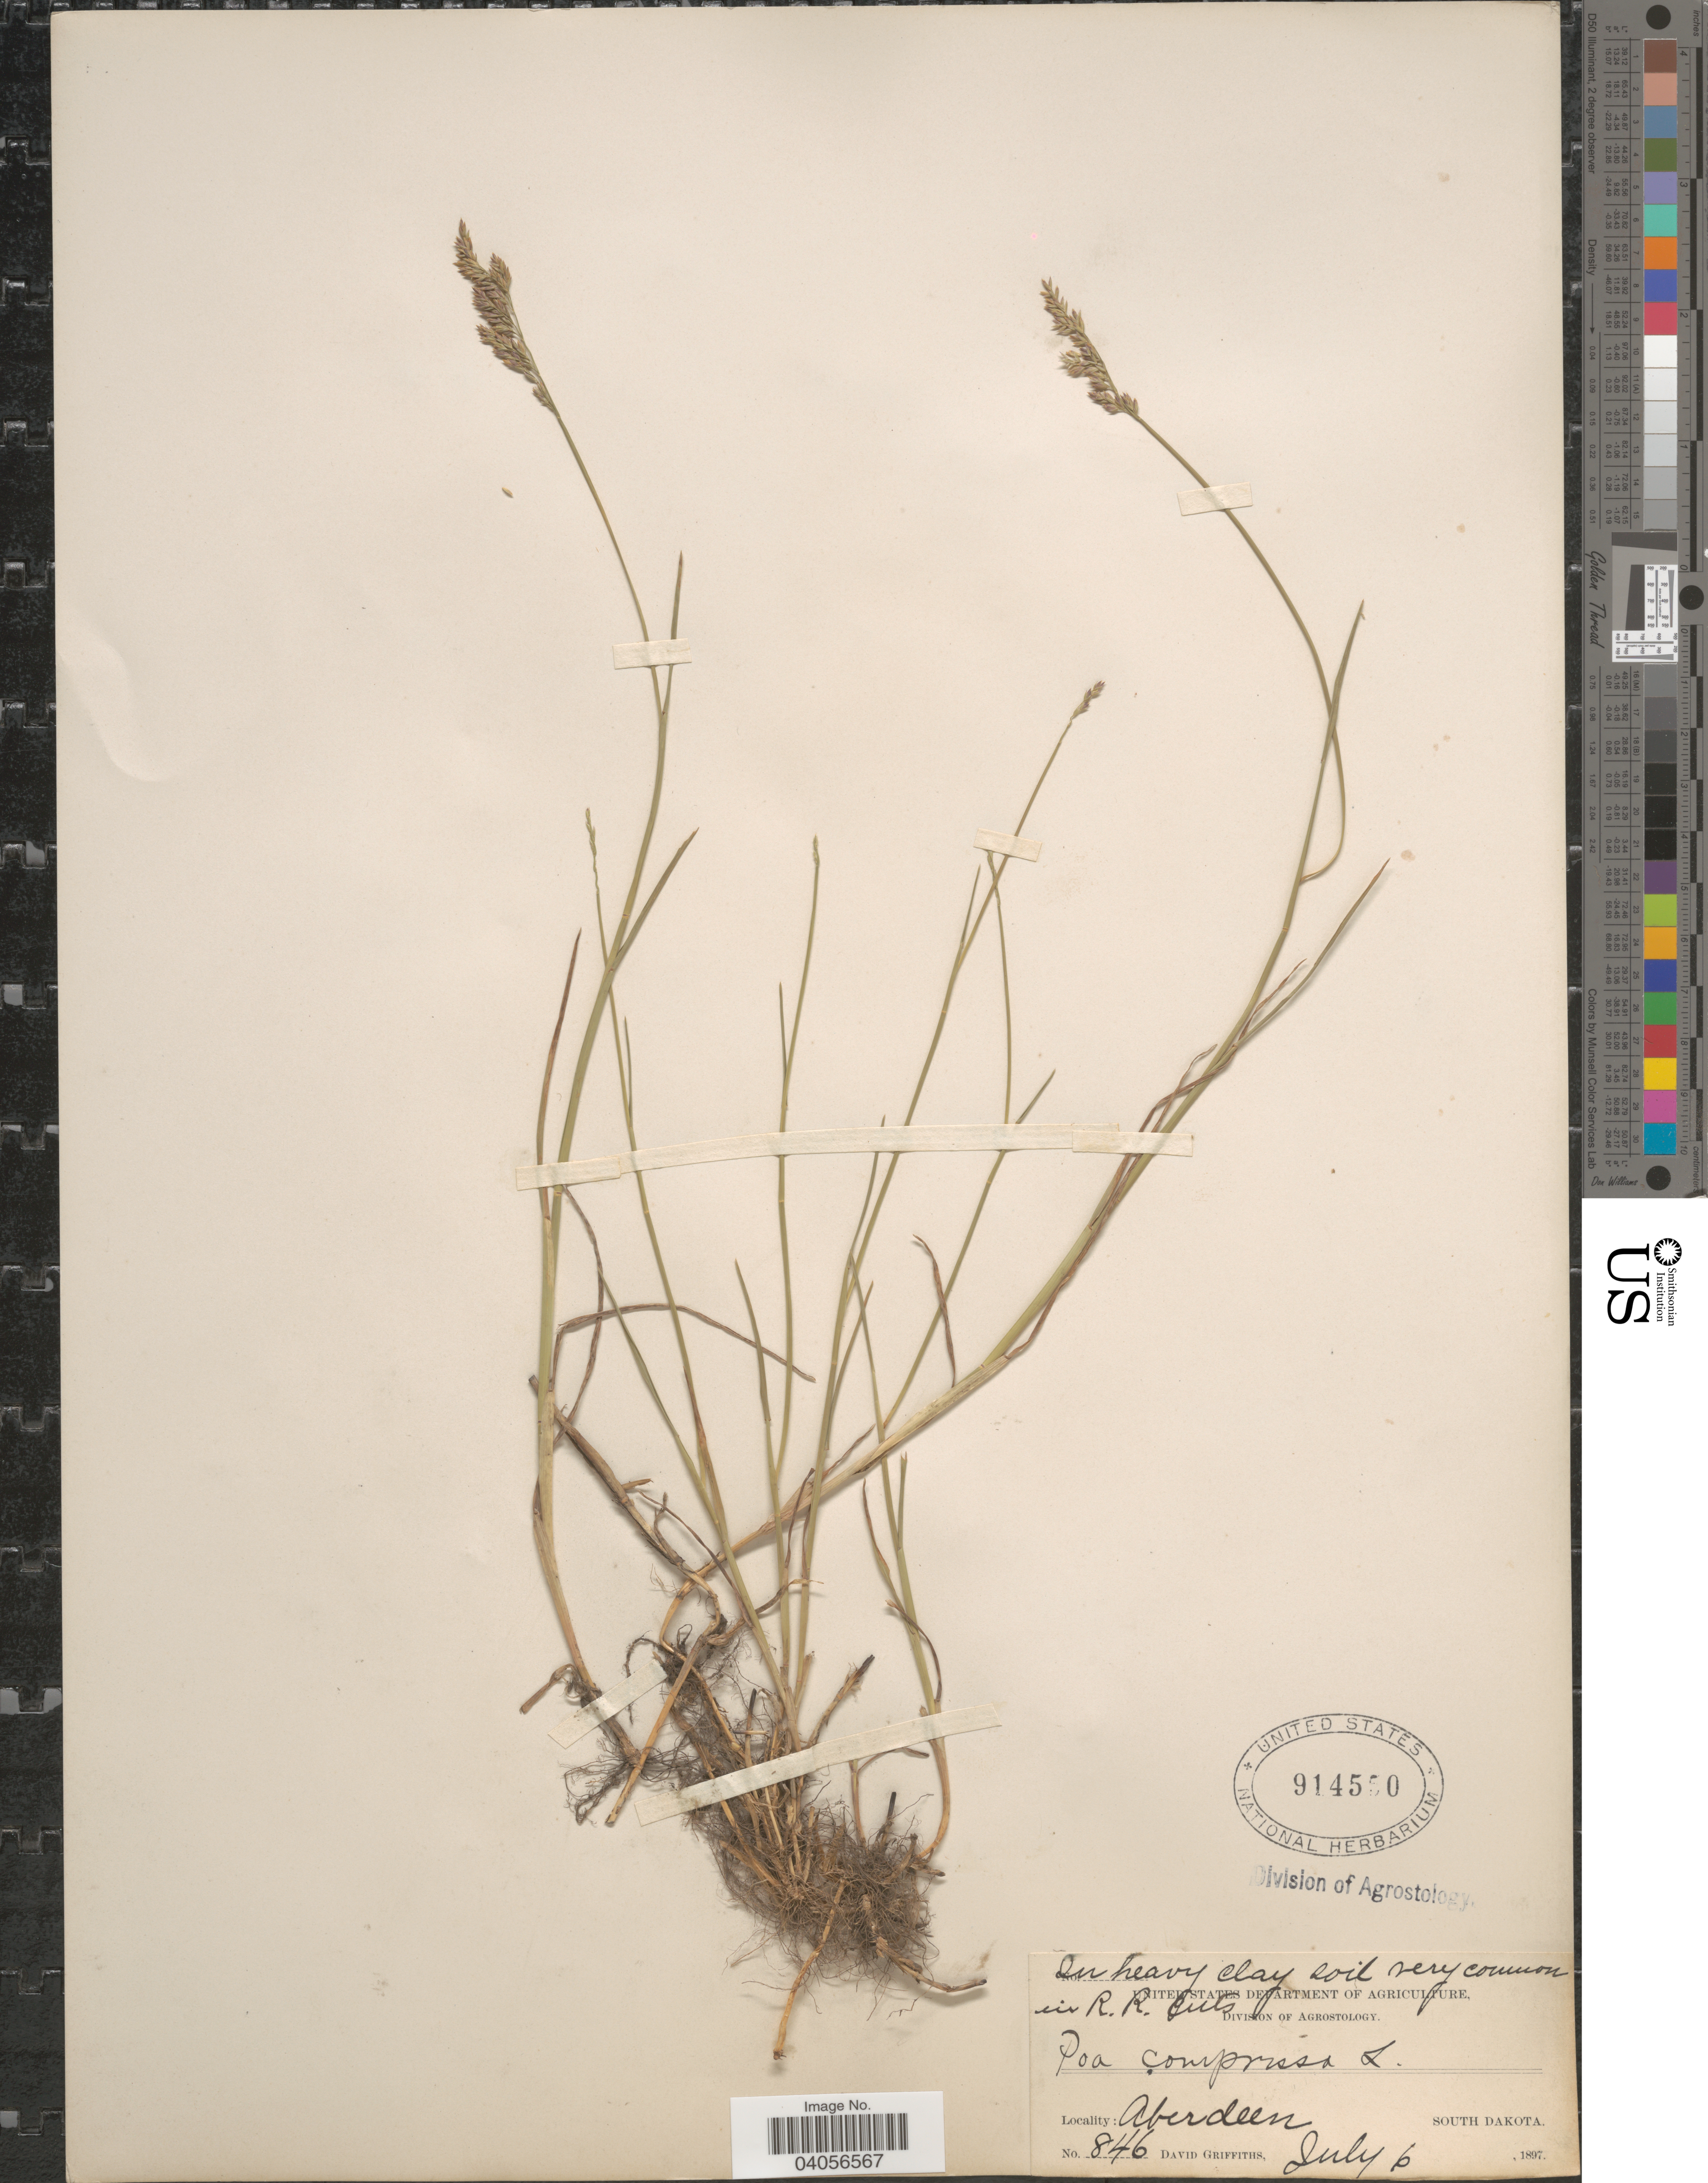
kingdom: Plantae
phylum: Tracheophyta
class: Liliopsida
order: Poales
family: Poaceae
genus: Poa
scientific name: Poa compressa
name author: L.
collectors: D. Griffiths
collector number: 846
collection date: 1897-07-06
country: United States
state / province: South Dakota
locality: Aberdeen.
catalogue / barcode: US 914550